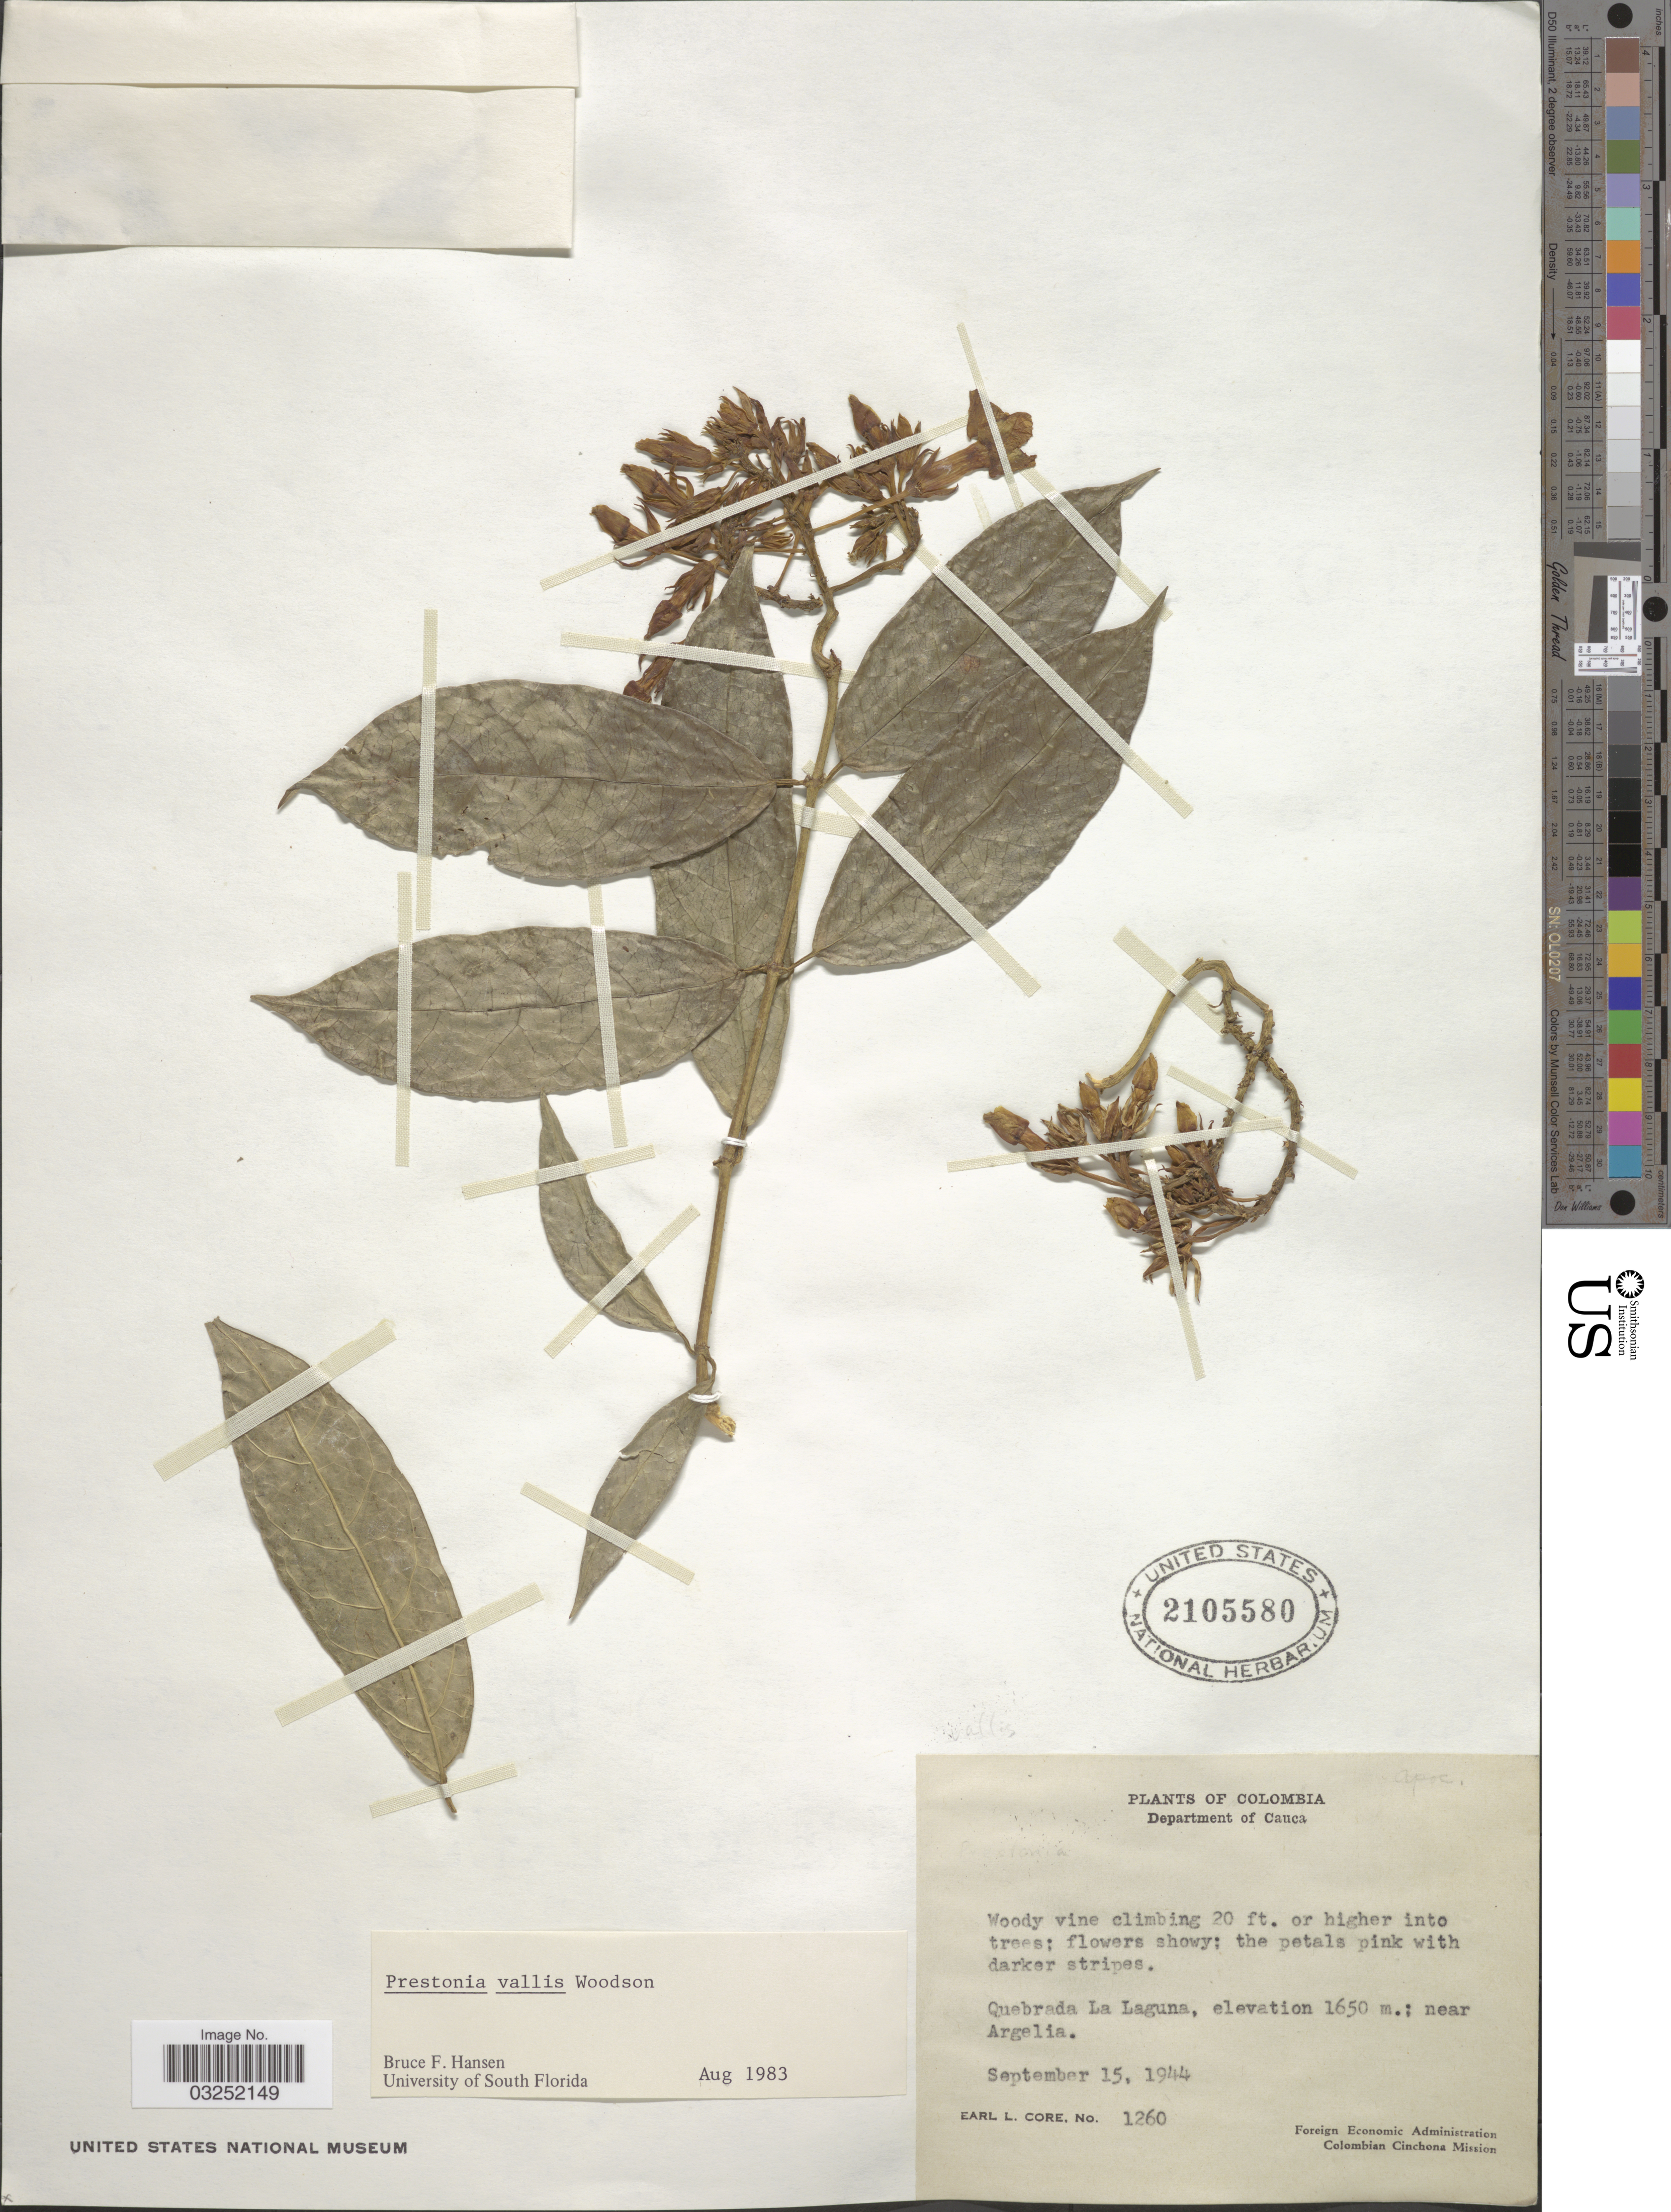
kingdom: Plantae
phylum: Tracheophyta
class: Magnoliopsida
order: Gentianales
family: Apocynaceae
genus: Prestonia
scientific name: Prestonia vallis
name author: Woodson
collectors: E. L. Core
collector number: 1260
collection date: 1944-09-15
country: Colombia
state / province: Cauca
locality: Department of Cauca, Quebrada La Laguna, near Argelia.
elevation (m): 1650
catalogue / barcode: US 2105580